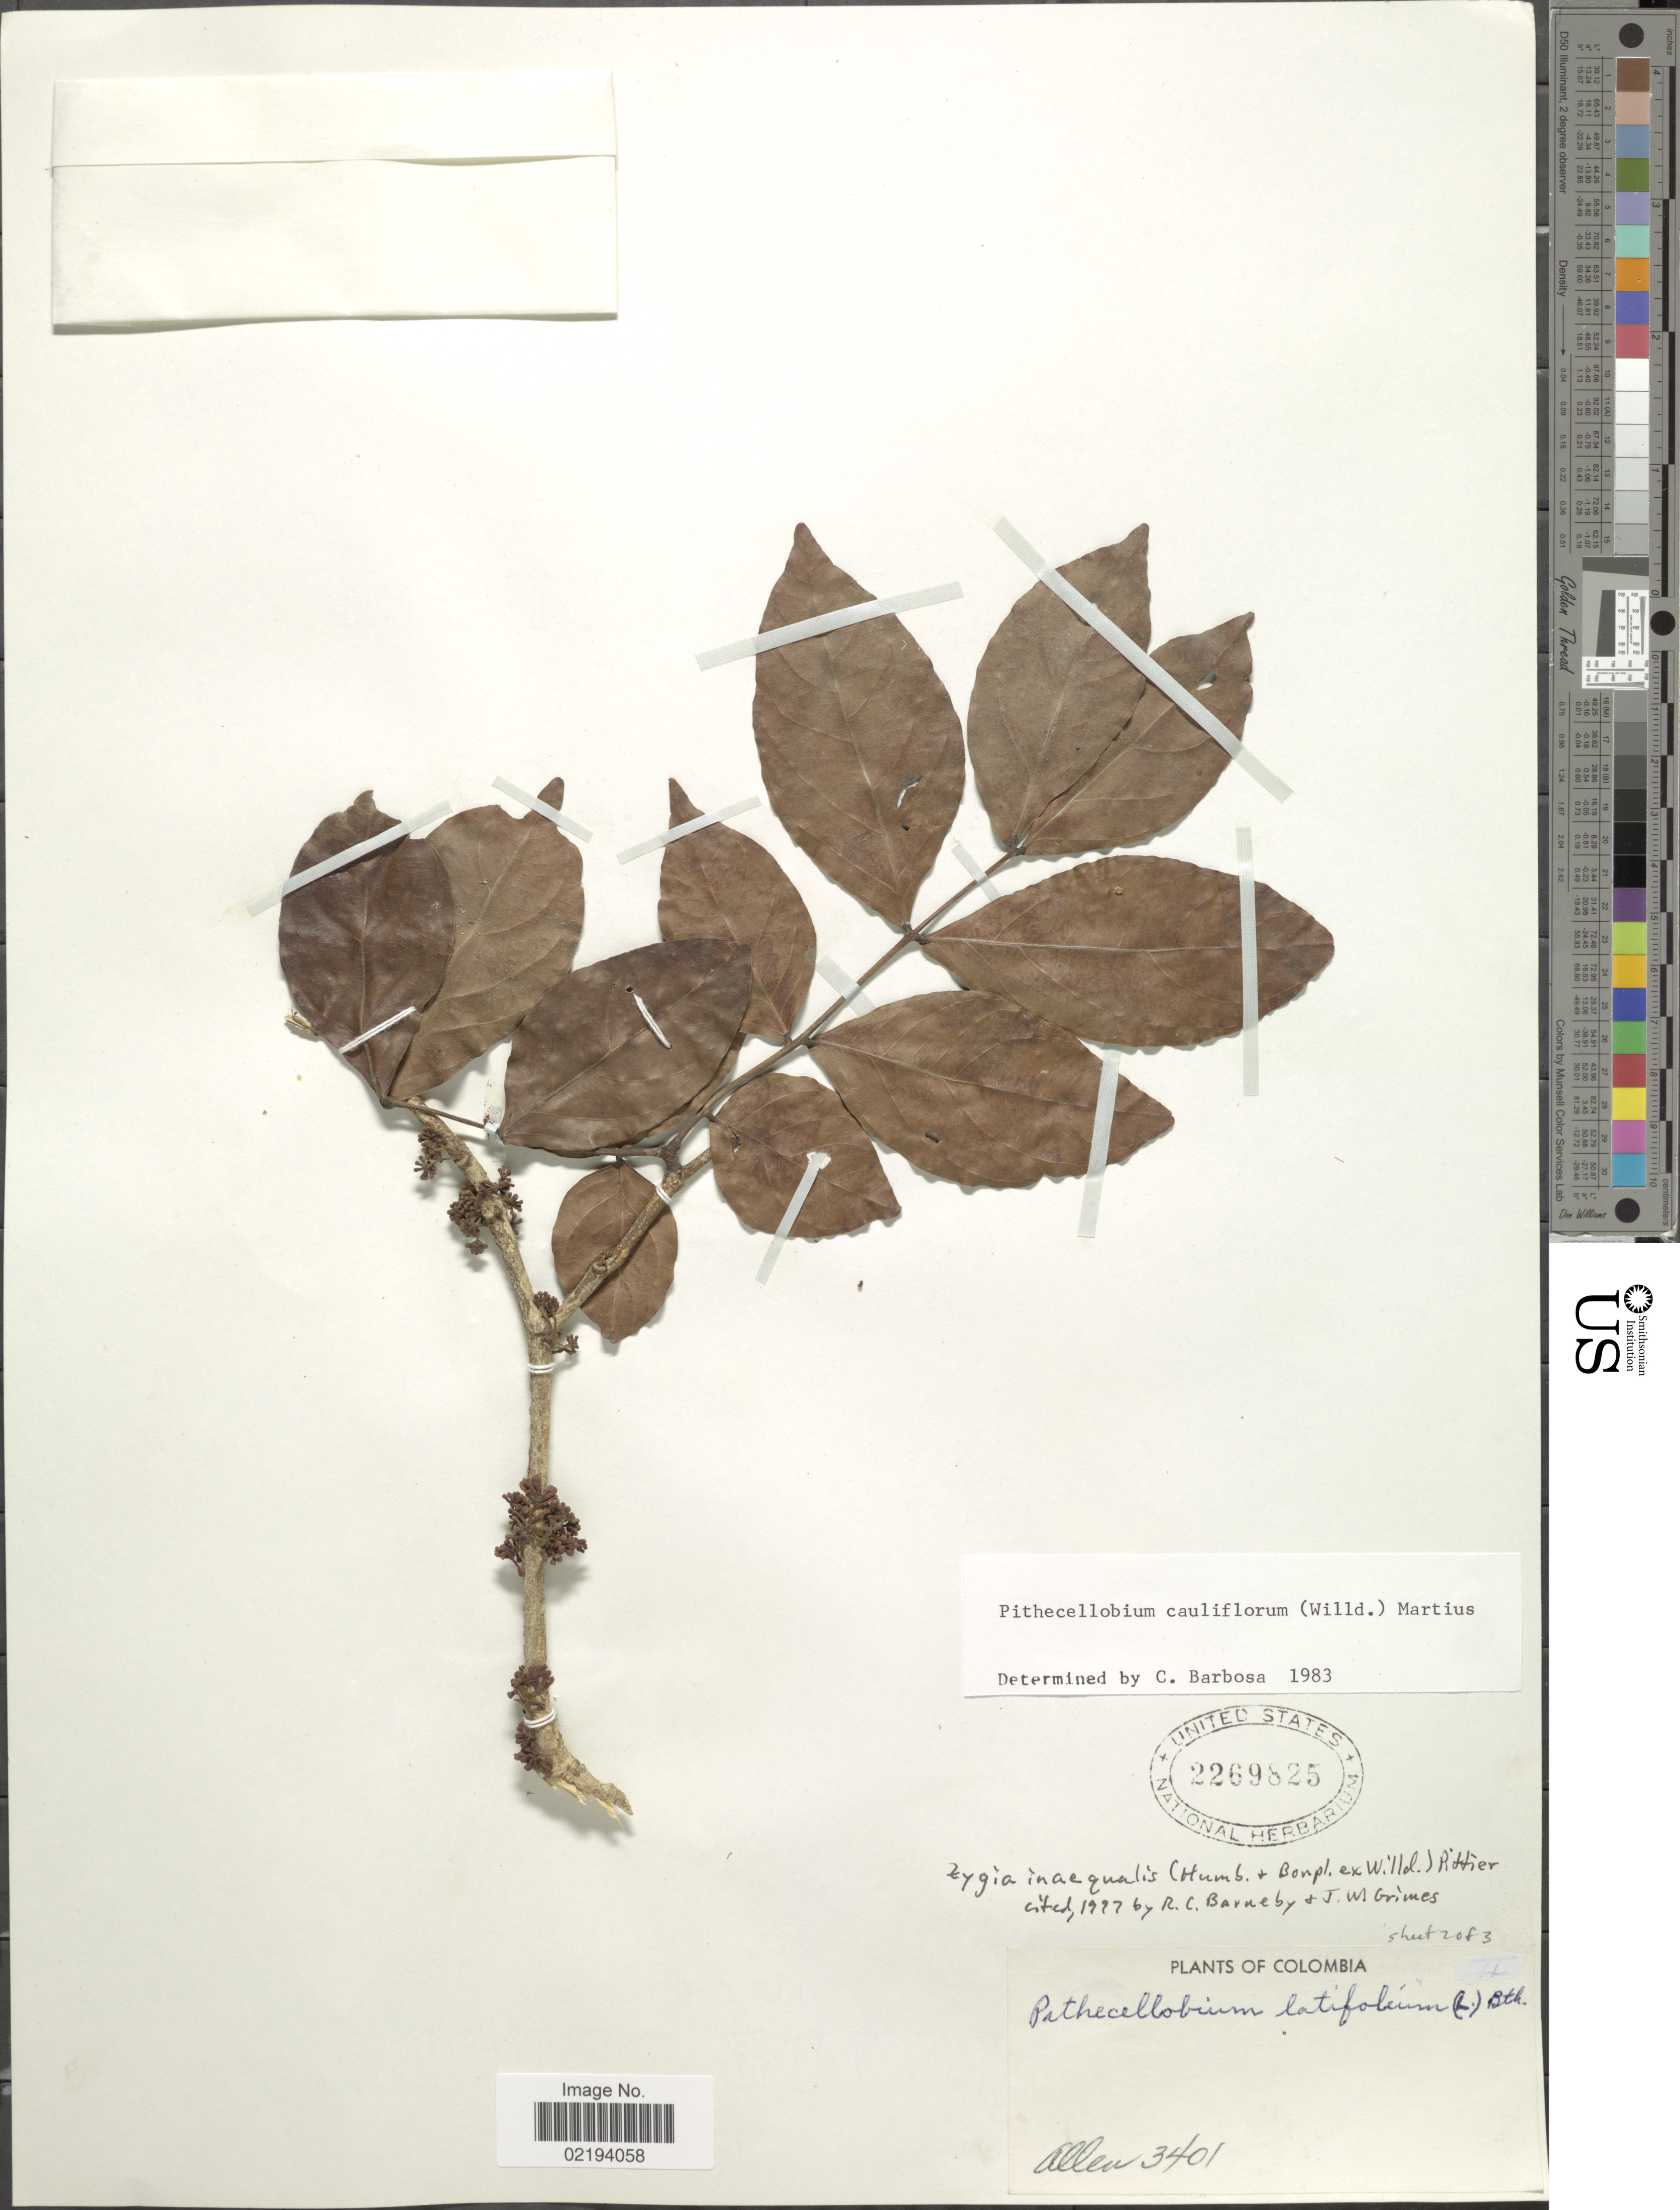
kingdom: Plantae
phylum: Tracheophyta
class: Magnoliopsida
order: Fabales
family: Fabaceae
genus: Zygia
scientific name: Zygia inaequalis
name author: (Humb. & Bonpl. ex Willd.) Pittier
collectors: -- Allen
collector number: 3401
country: Colombia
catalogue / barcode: US 2269825